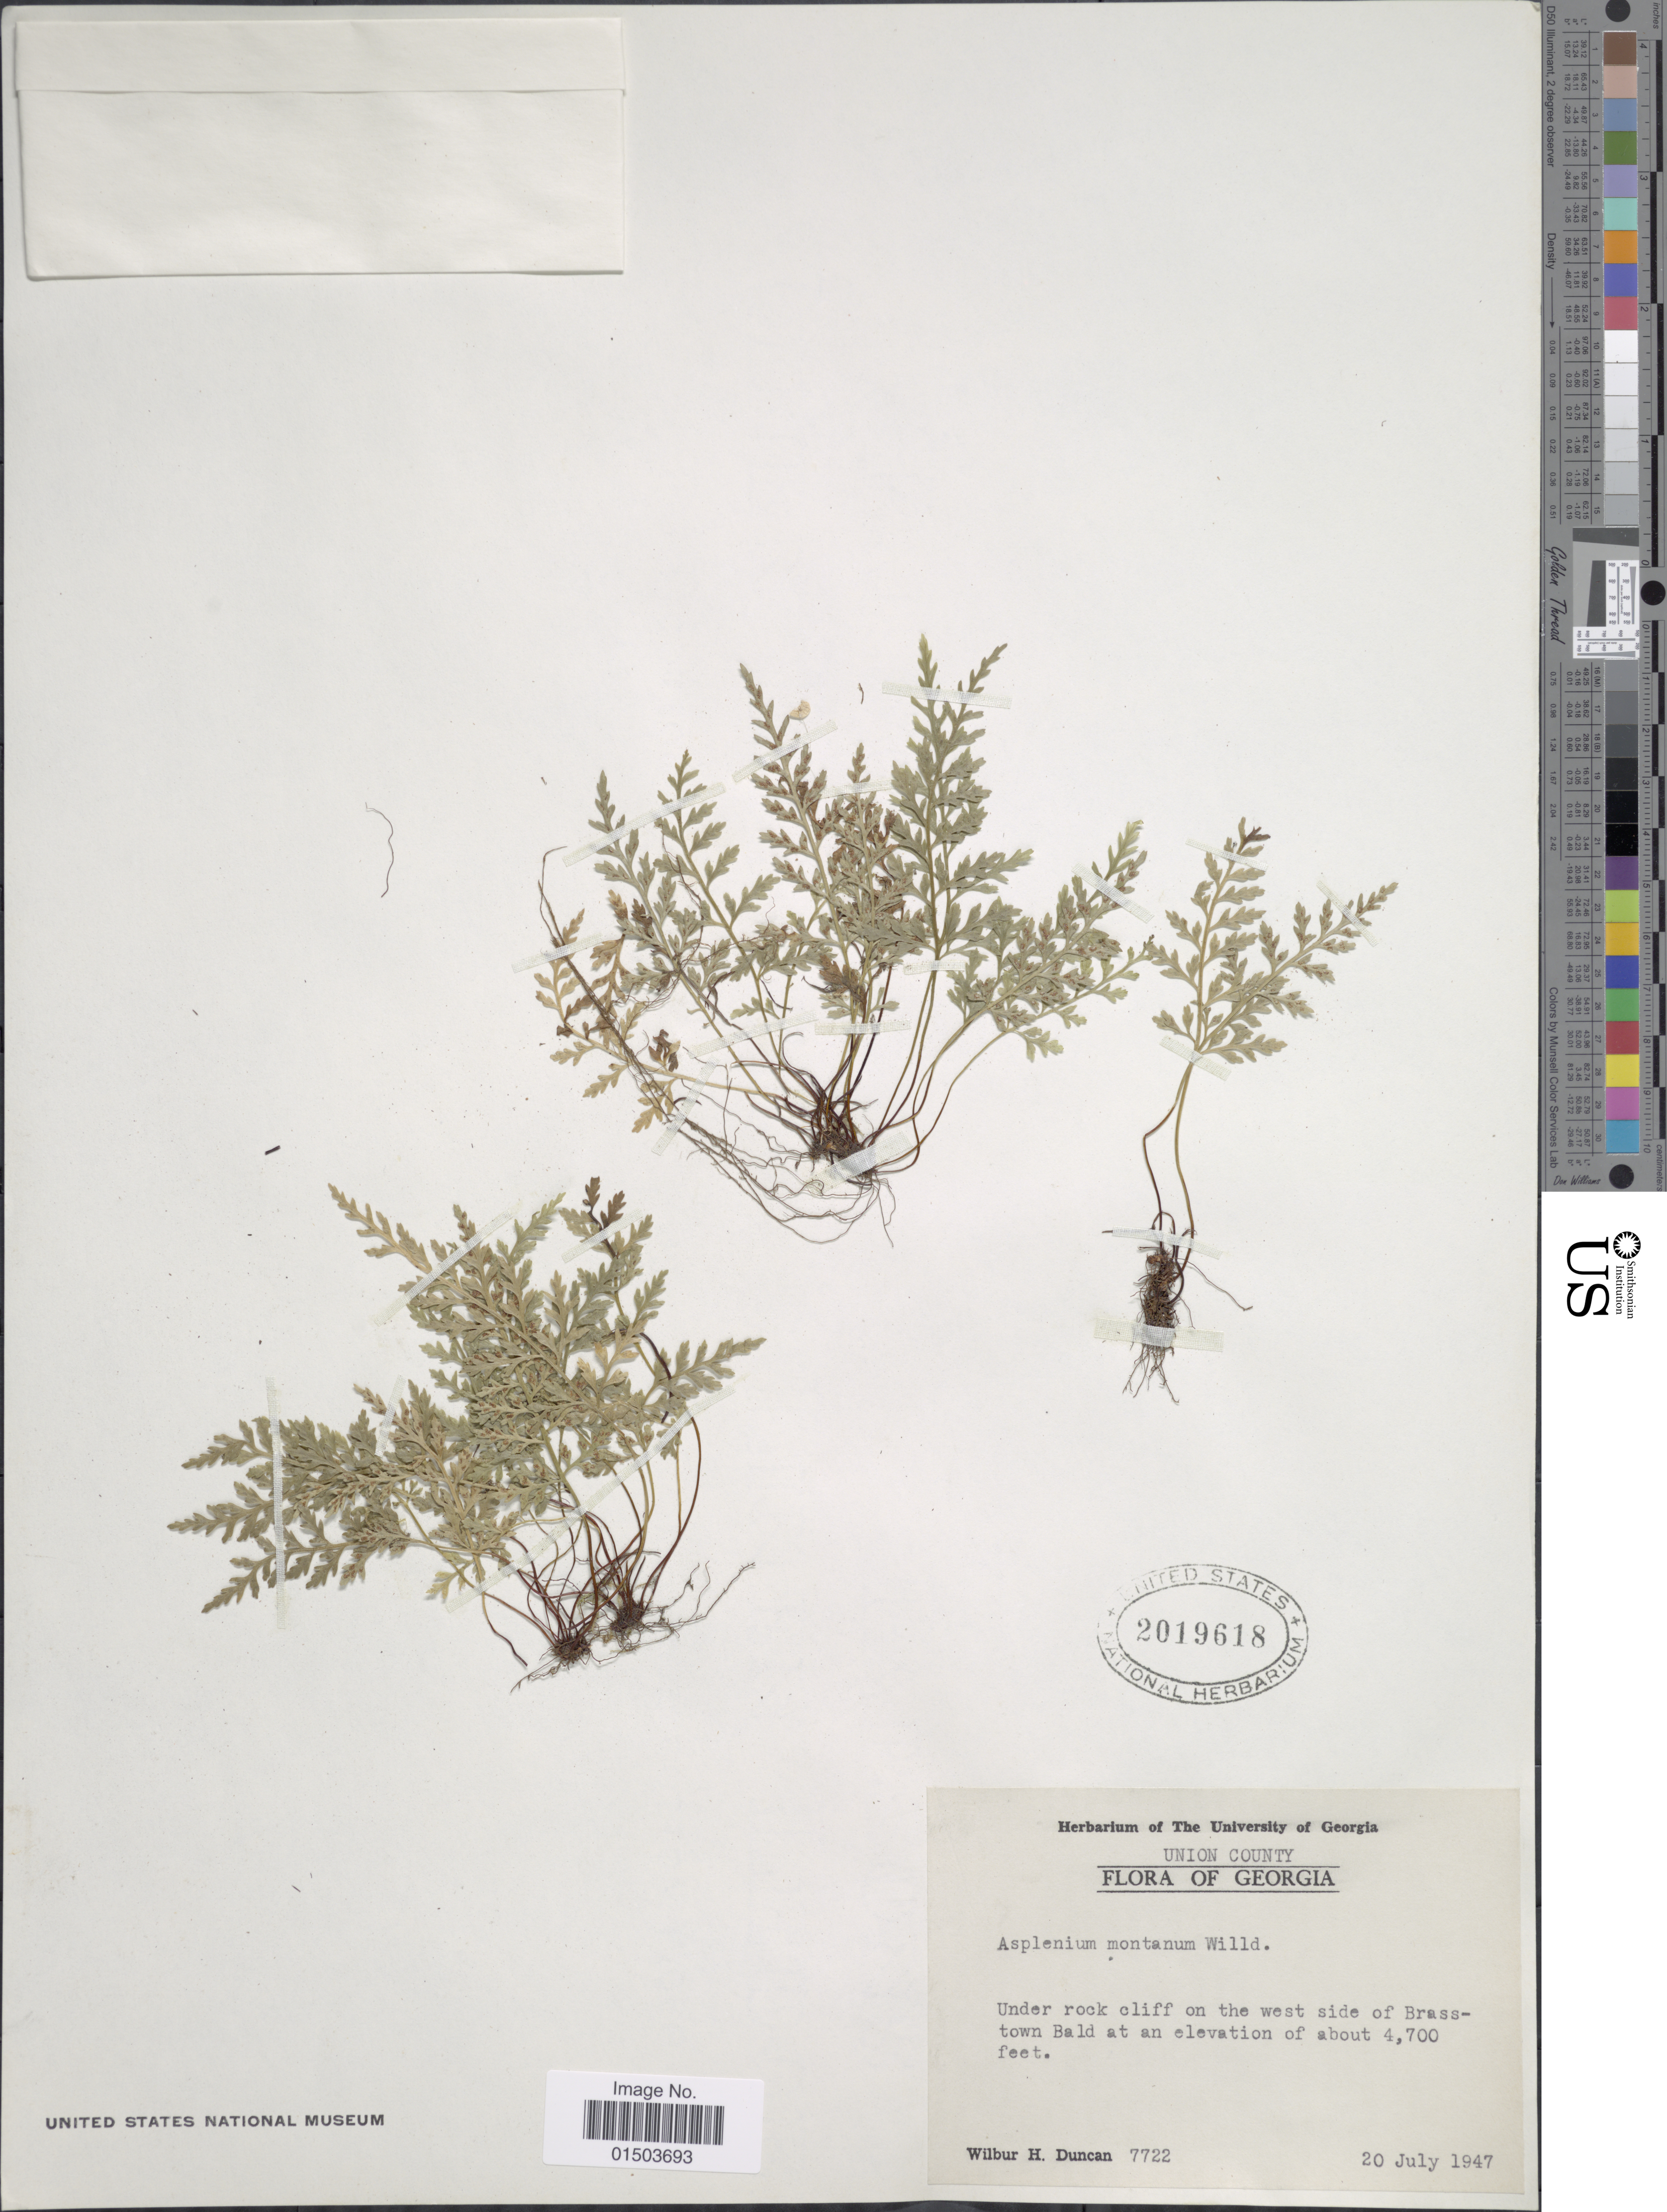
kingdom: Plantae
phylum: Tracheophyta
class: Polypodiopsida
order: Polypodiales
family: Aspleniaceae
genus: Asplenium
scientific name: Asplenium montanum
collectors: W. H. Duncan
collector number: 7722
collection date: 1947-07-20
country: United States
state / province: Georgia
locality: Union County. Under rock cliff on the west side of Brasstown Bald.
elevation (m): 1433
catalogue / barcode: US 2019618